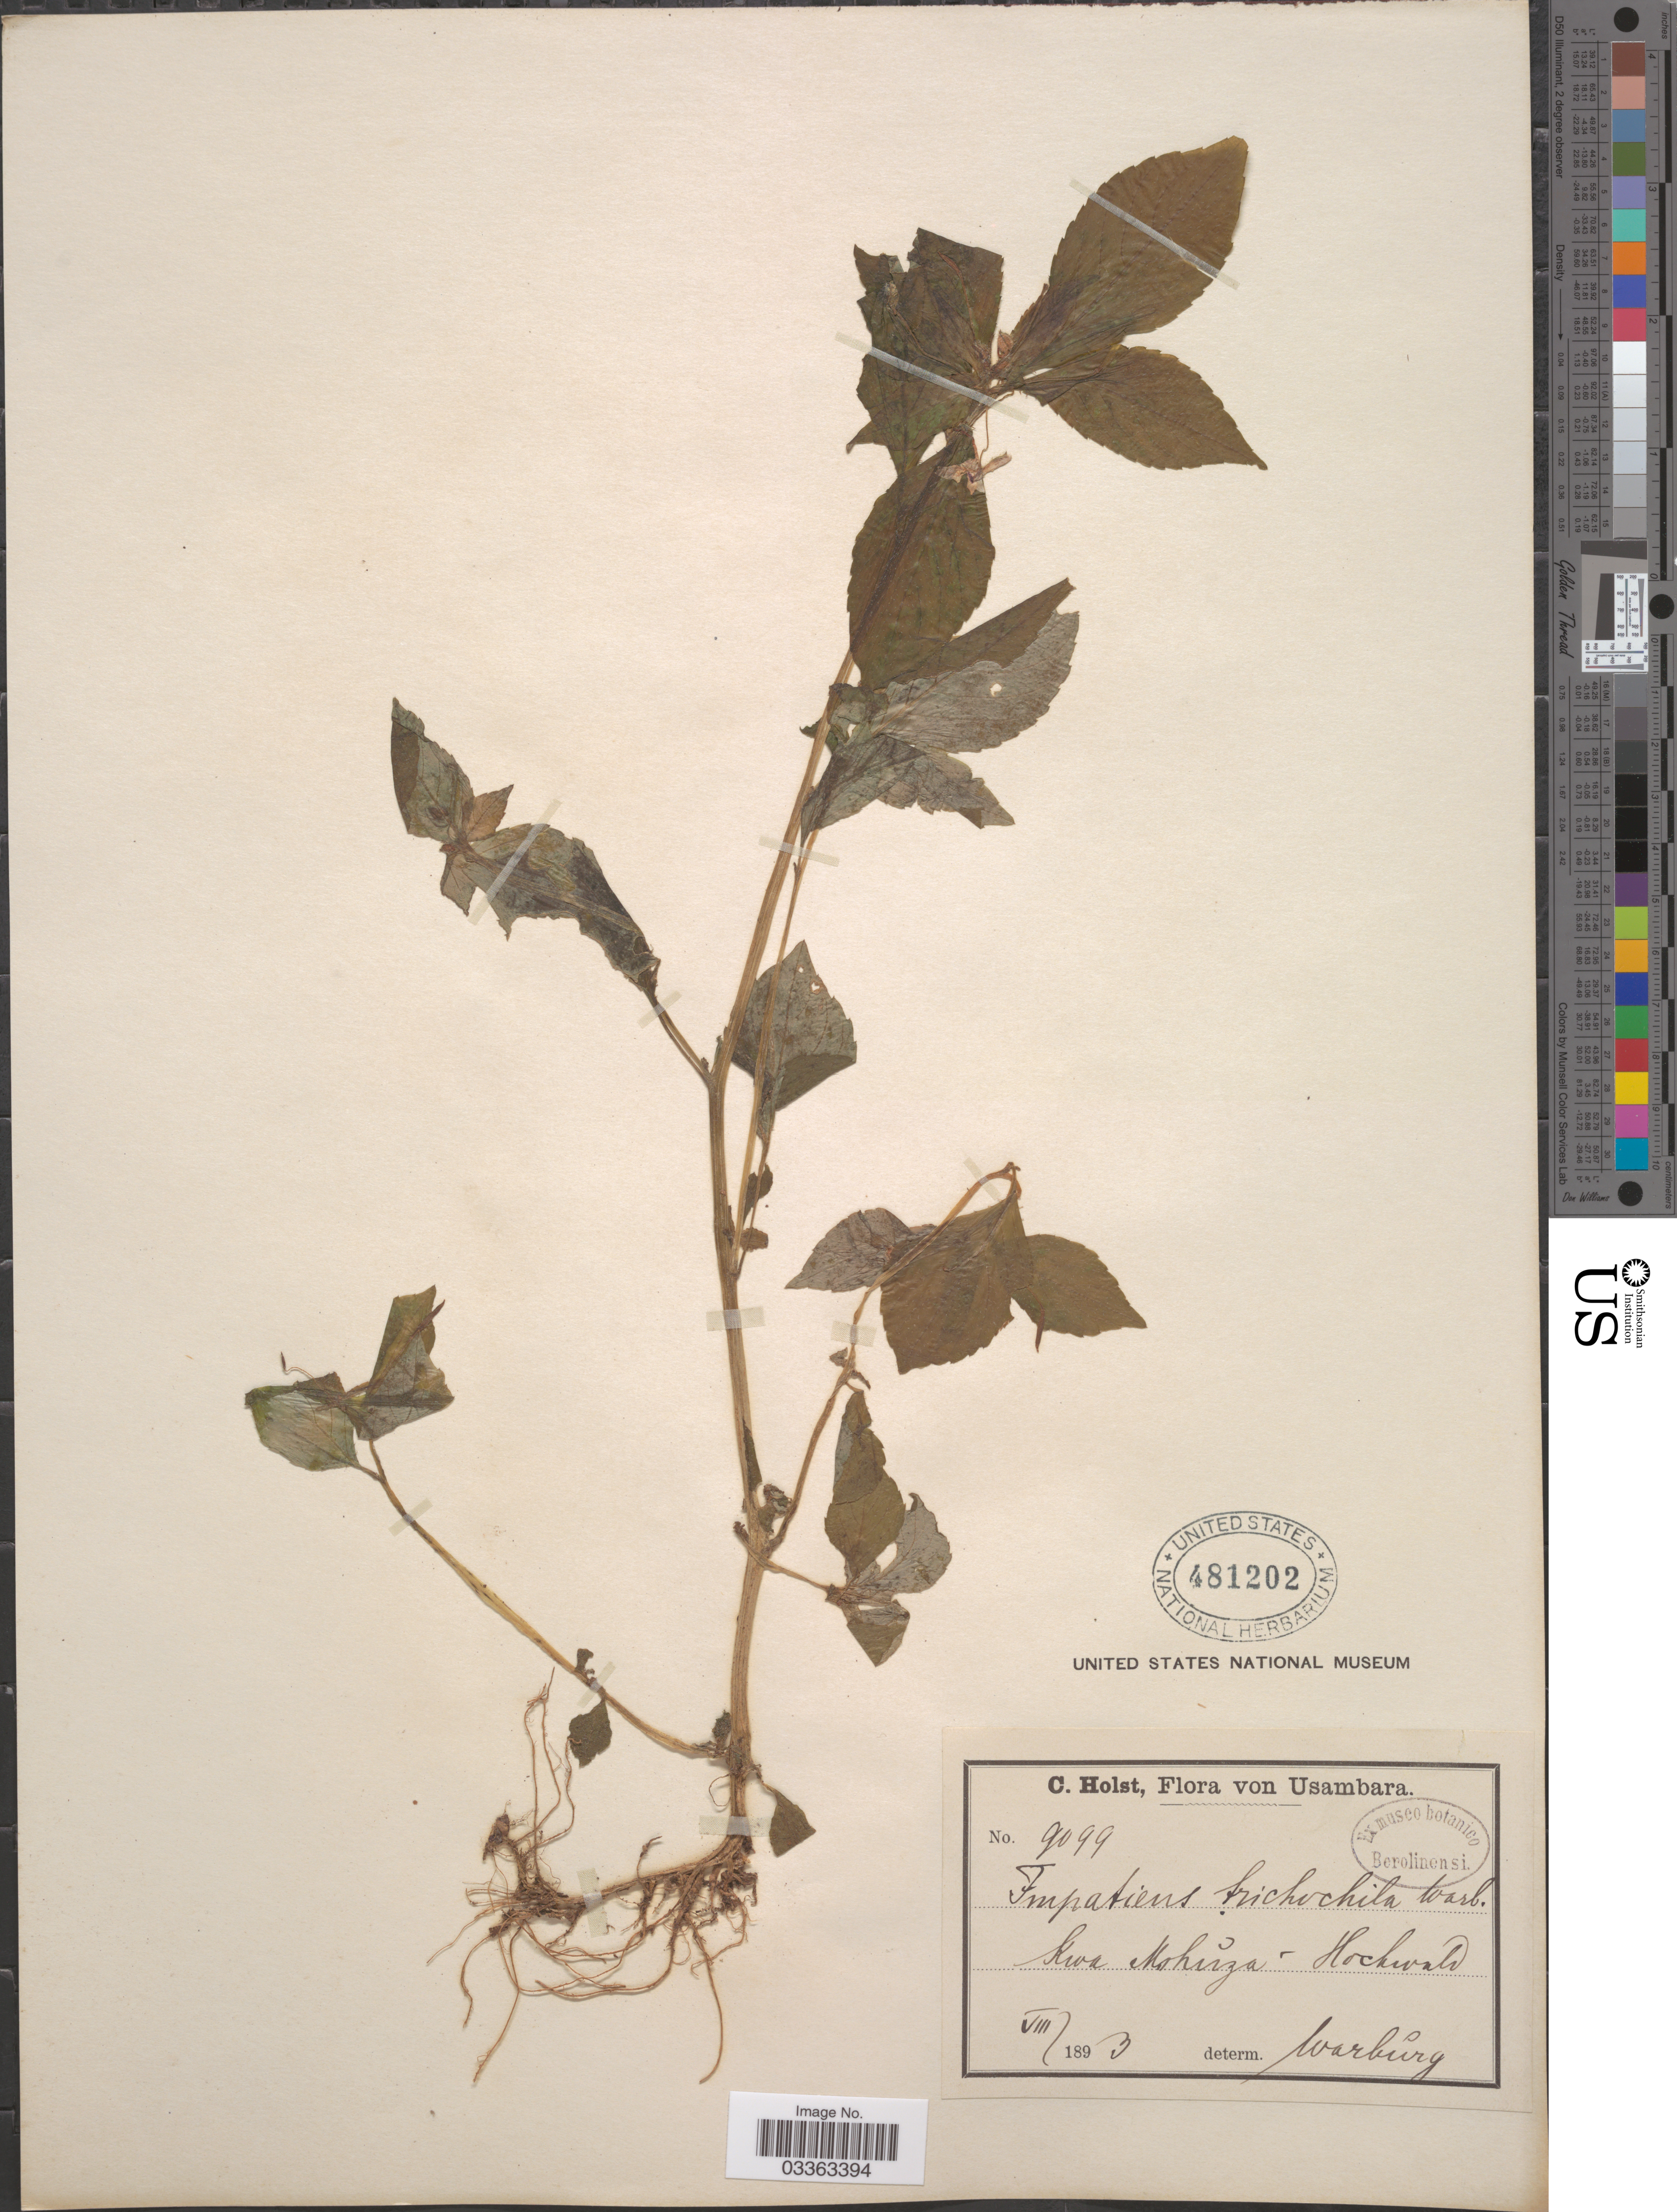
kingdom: Plantae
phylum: Tracheophyta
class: Magnoliopsida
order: Ericales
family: Balsaminaceae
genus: Impatiens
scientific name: Impatiens trichochila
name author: Warb.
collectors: C. H. Holst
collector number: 9099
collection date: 1893-08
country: Tanzania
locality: Usambara, kwa Mshuza - Hochwald.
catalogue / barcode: US 481202